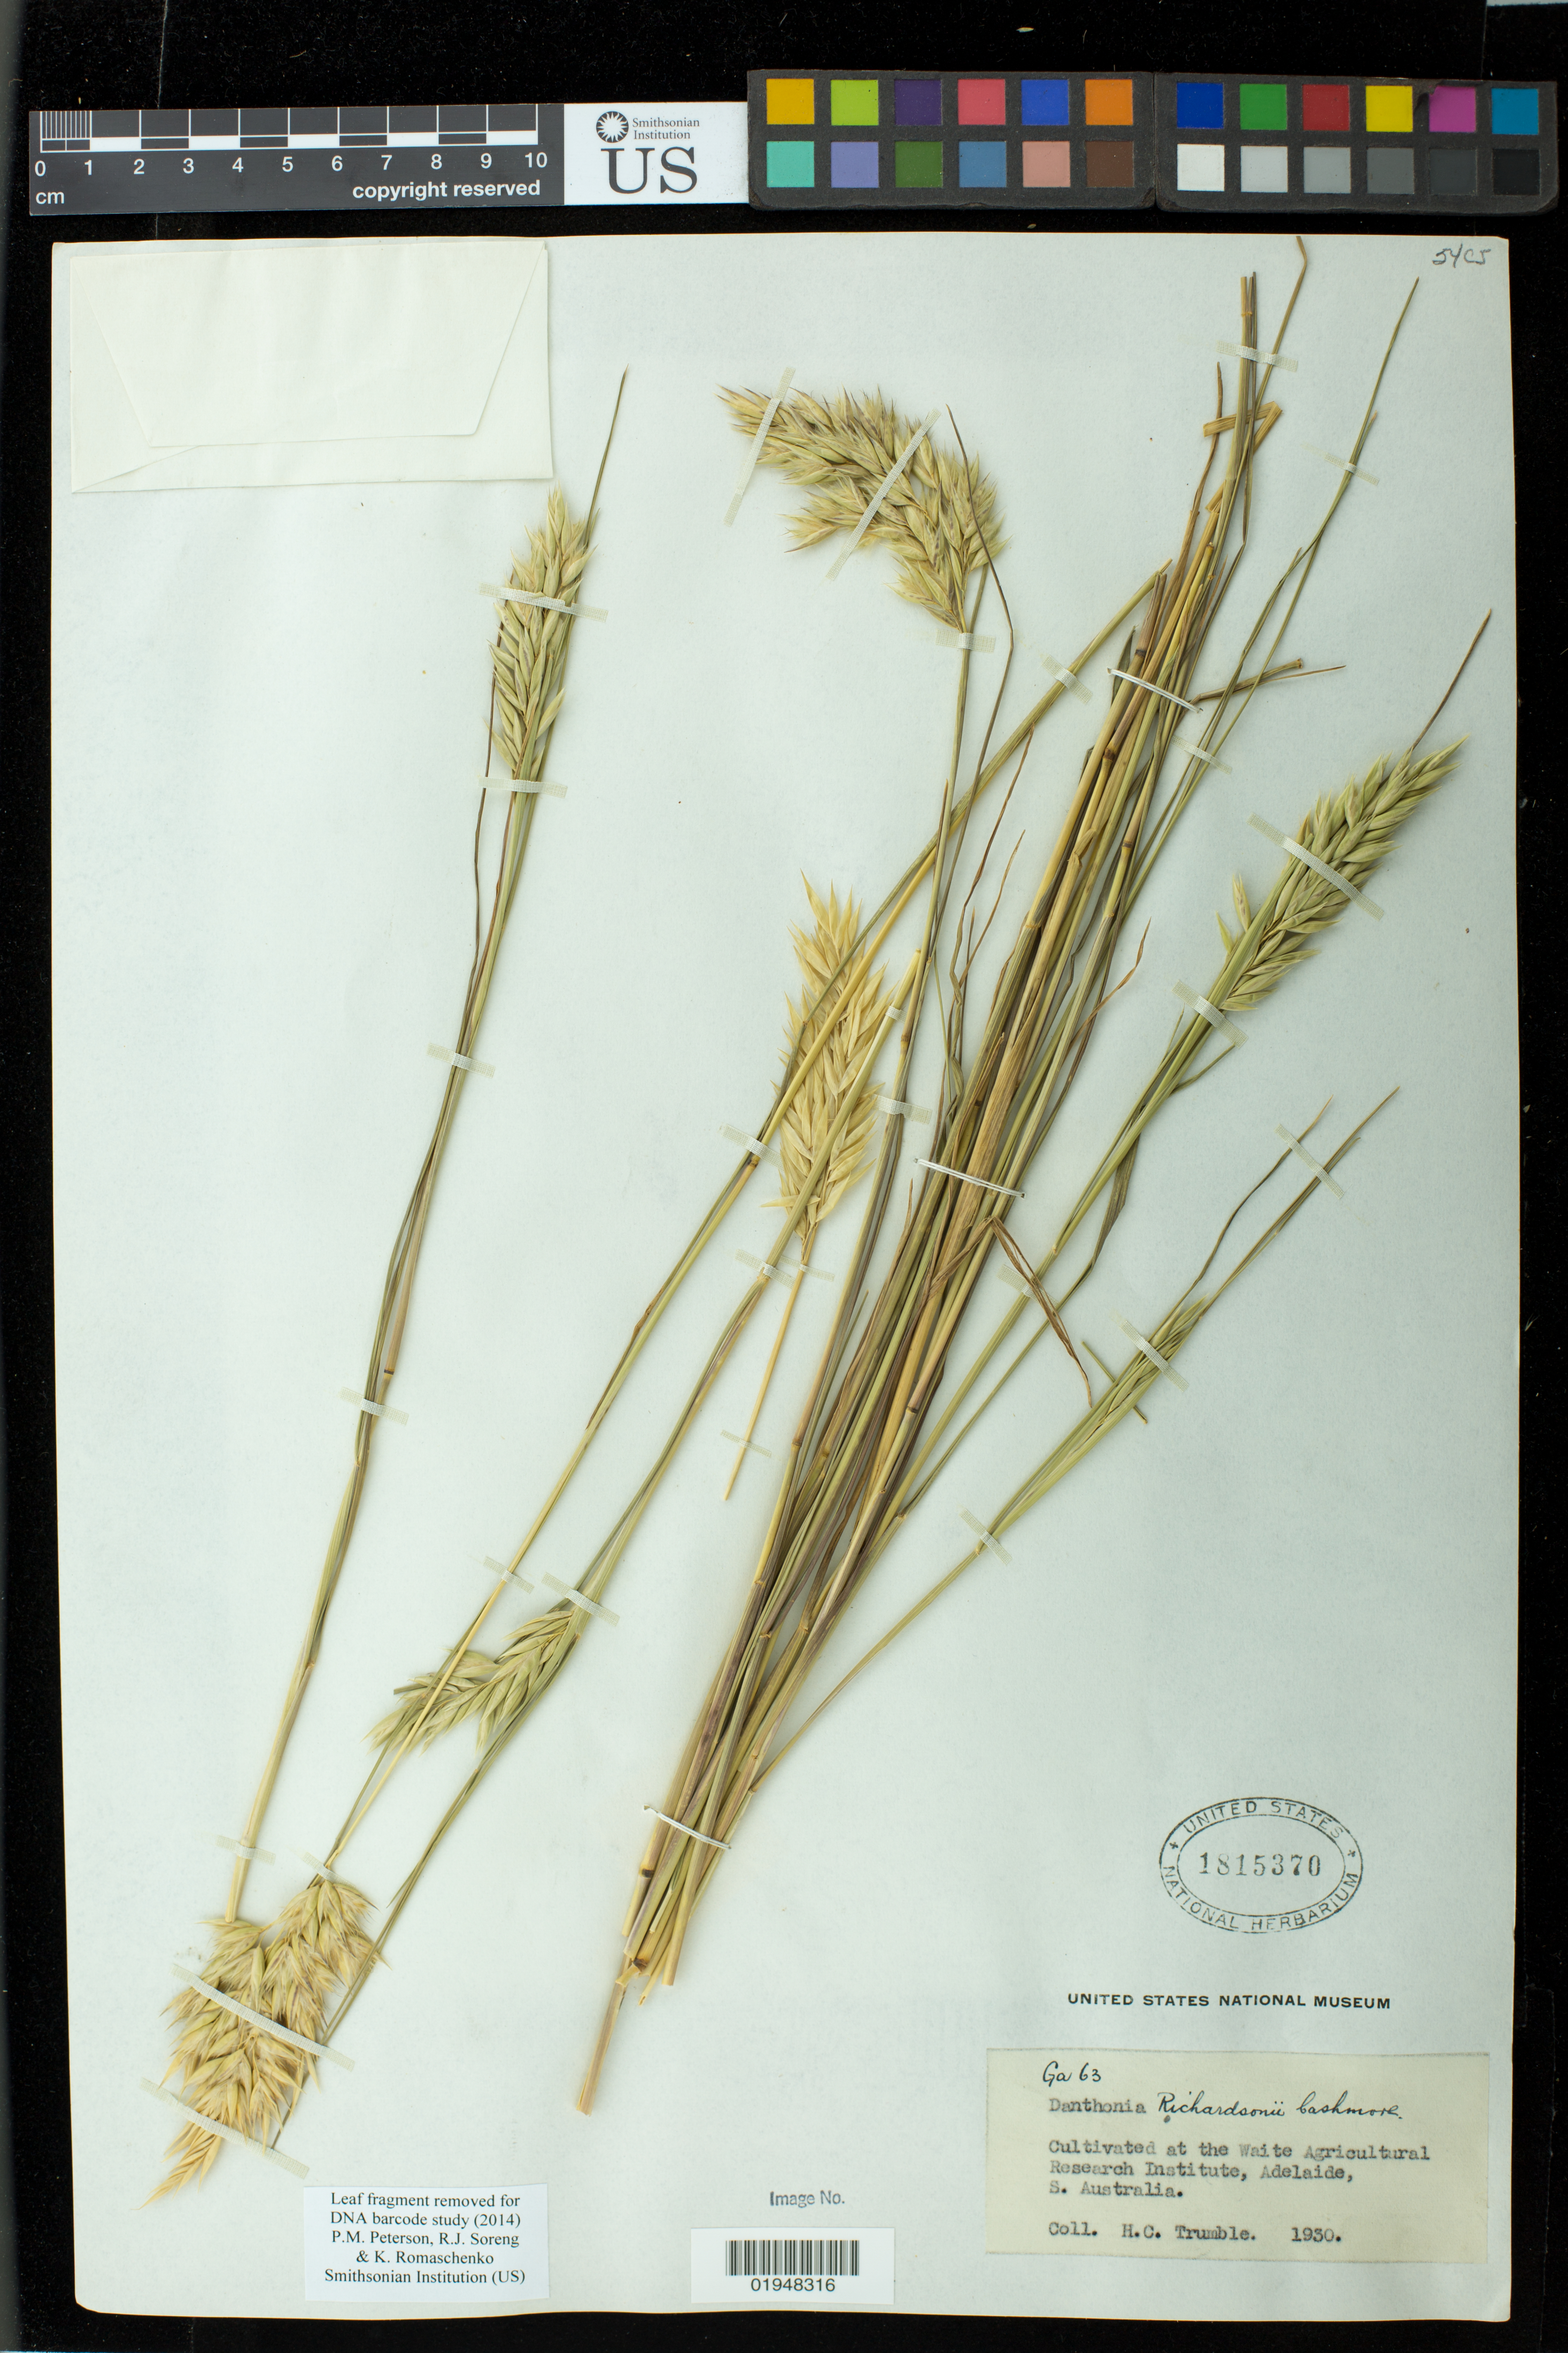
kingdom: Plantae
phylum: Tracheophyta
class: Liliopsida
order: Poales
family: Poaceae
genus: Danthonia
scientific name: Danthonia richardsonii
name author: Cashmore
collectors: H. Trumble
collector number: Ga63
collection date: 1930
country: Australia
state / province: South Australia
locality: Waite Agricultural Research Institute, Adelaide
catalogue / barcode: US 1815370